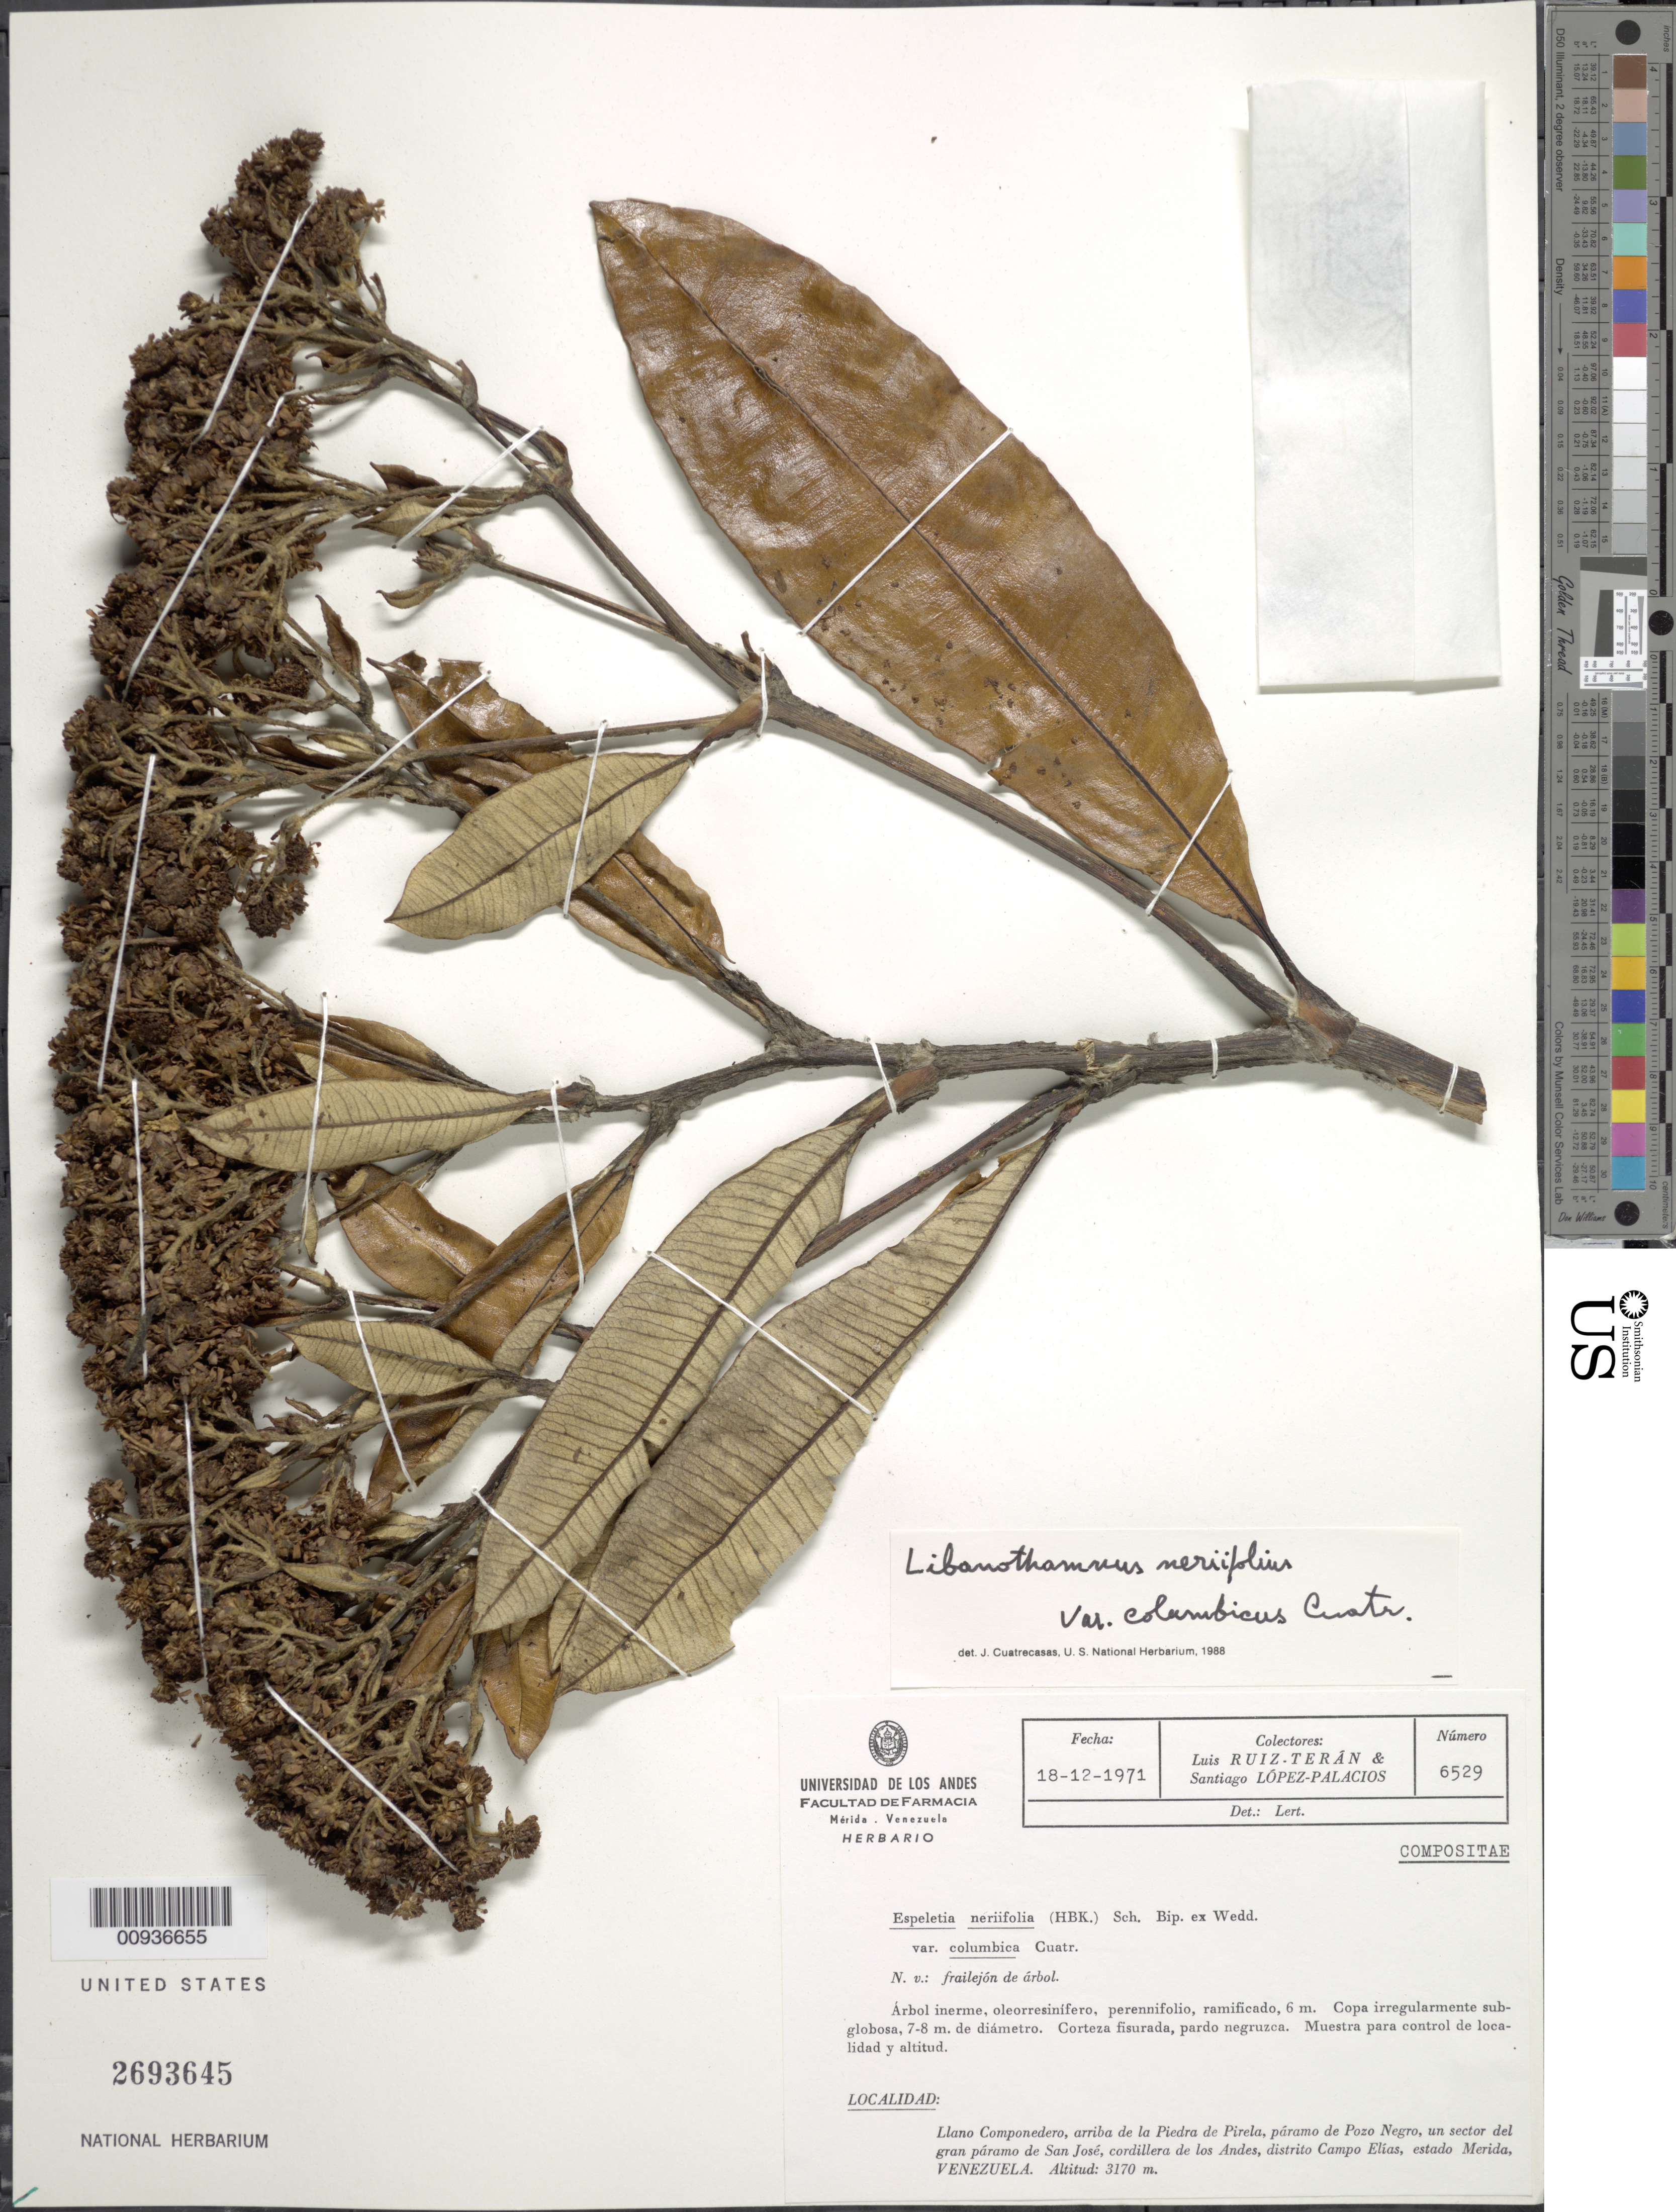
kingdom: Plantae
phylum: Tracheophyta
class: Magnoliopsida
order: Asterales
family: Asteraceae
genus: Libanothamnus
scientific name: Libanothamnus neriifolius var. columbicus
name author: (Cuatrec.) Cuatrec.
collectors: L. E. Ruíz-Terán & S. López-Palacios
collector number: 6529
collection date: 1971-12-18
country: Venezuela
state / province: Mérida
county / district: Campo Elías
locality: Páramo de Pozo Negro. Llano Componedero, arriba de la Piedra de Pirela, páramo de Pozo Negro, un sector del gran páramo de San José, cordillera de los Andes.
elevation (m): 3170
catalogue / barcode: US 2693645